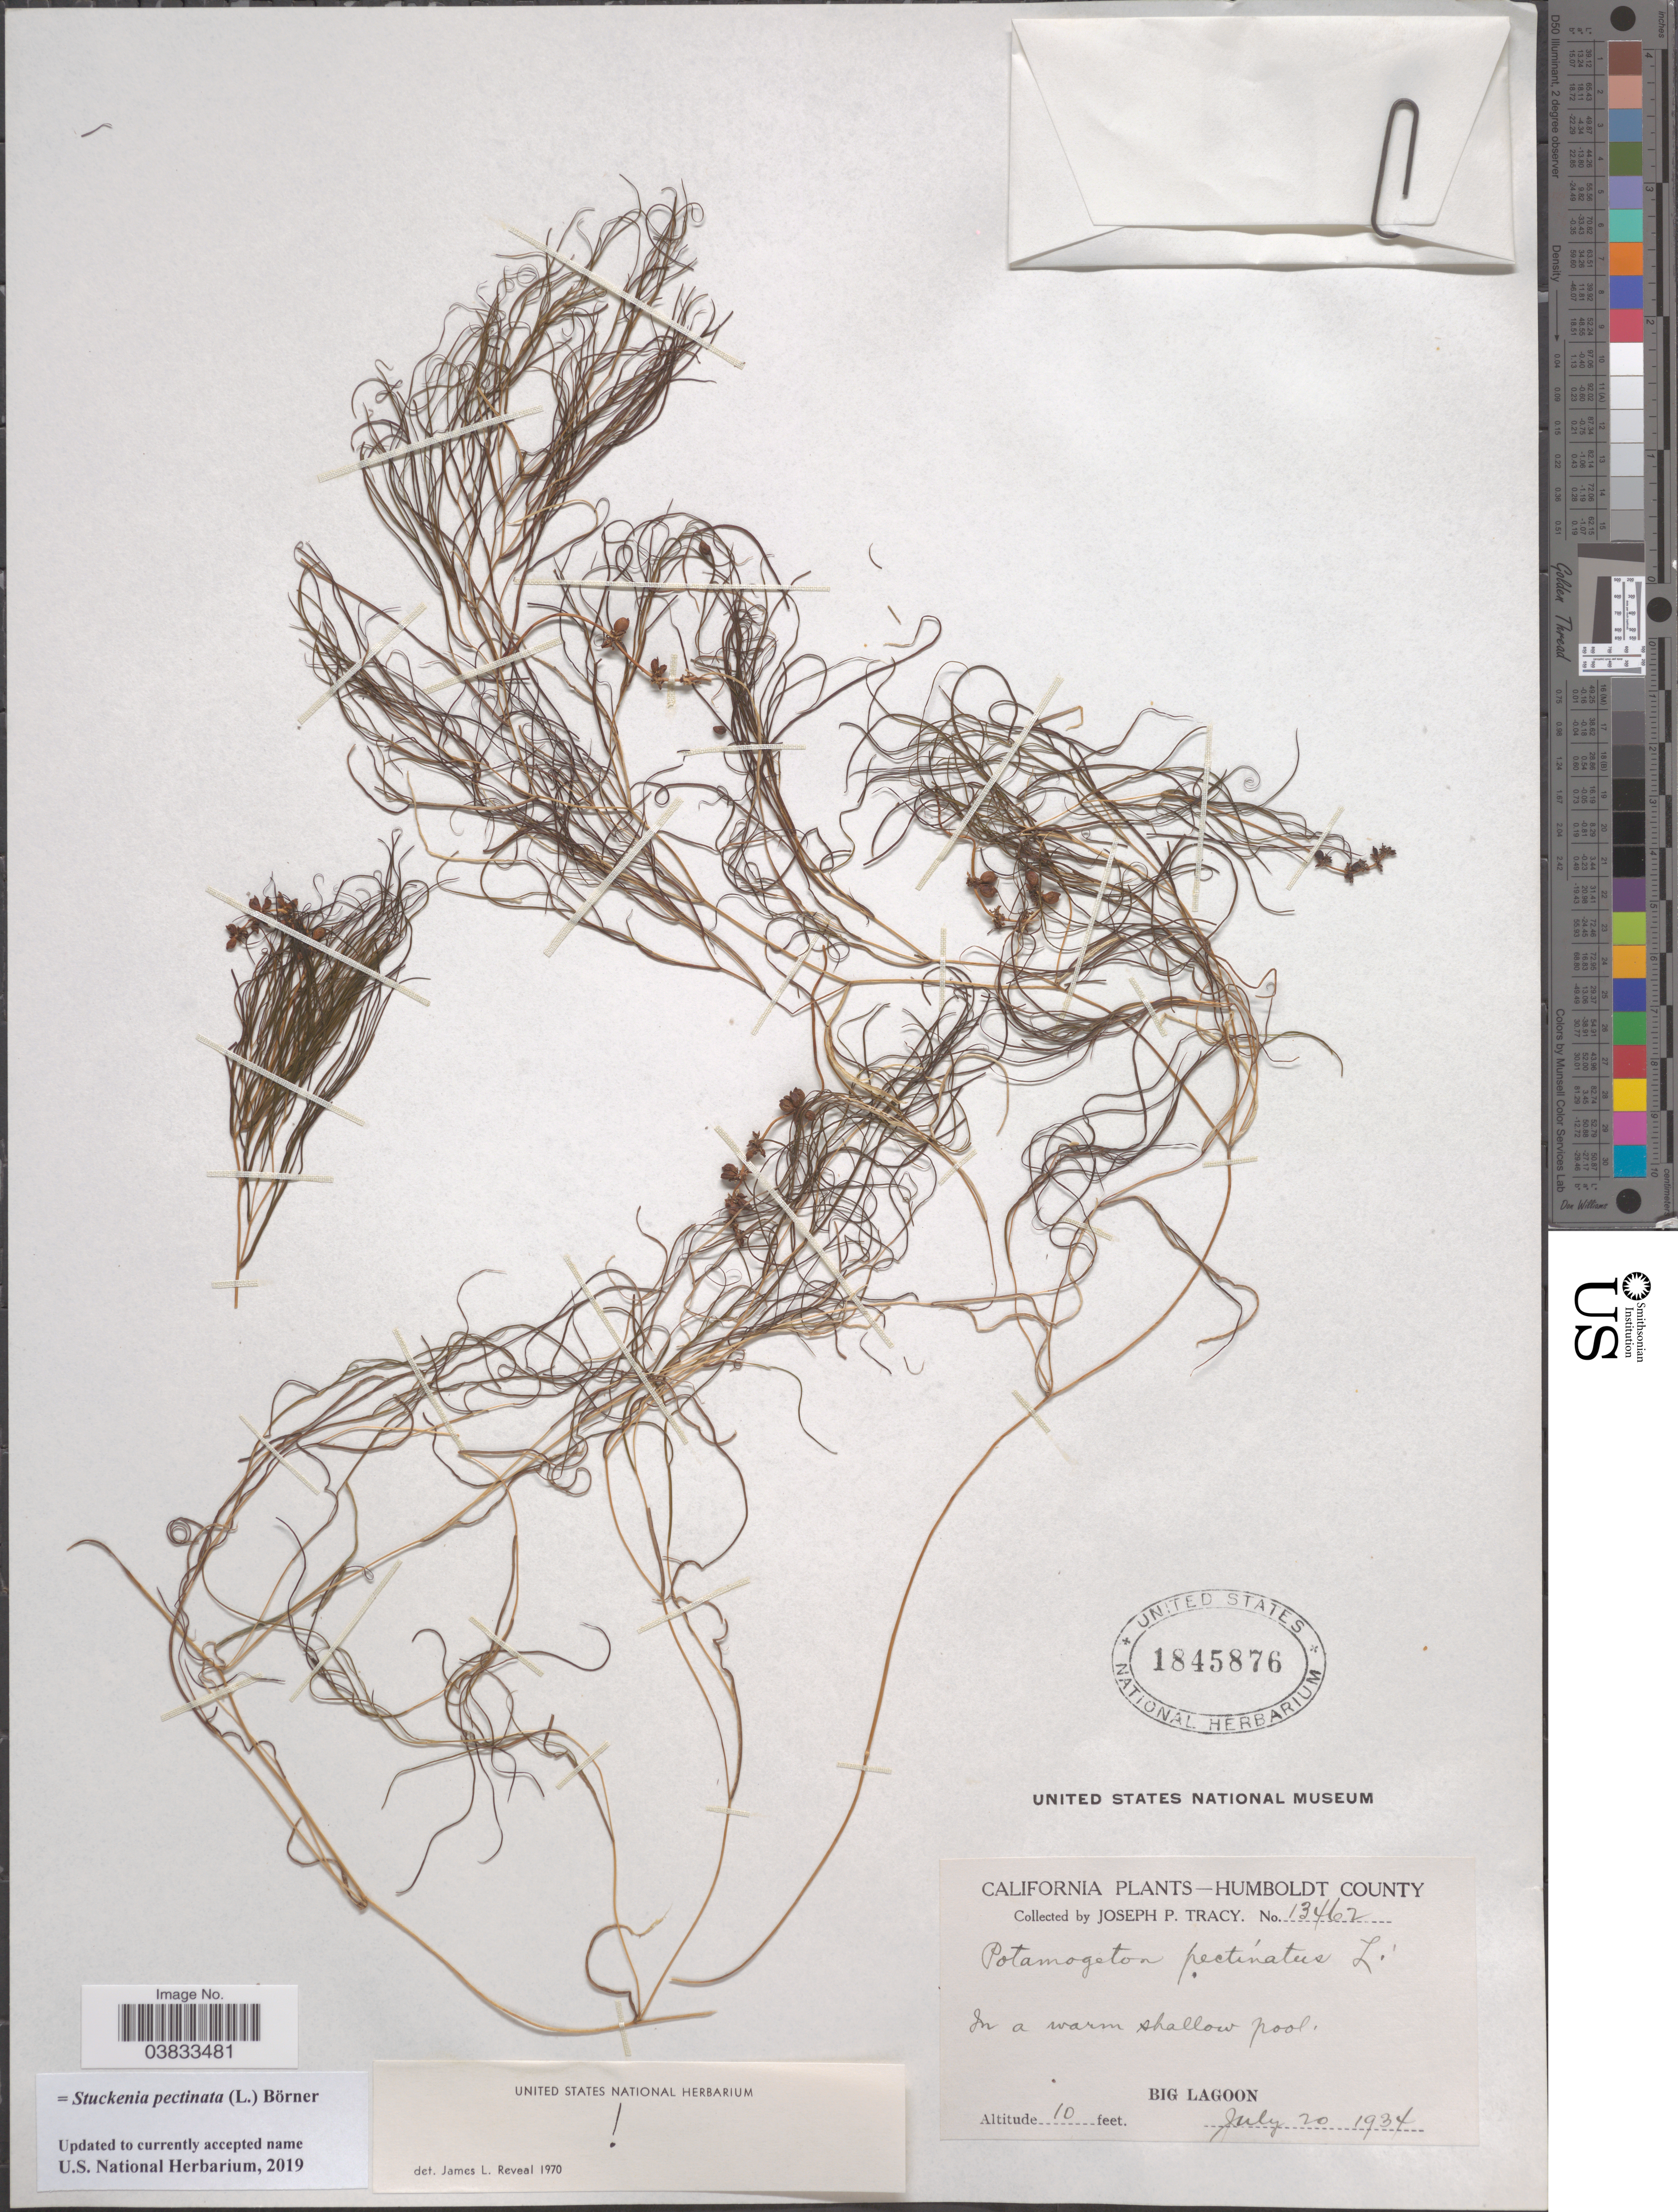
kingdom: Plantae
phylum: Tracheophyta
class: Liliopsida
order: Alismatales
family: Potamogetonaceae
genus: Stuckenia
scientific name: Stuckenia pectinata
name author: (L.) Börner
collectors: J. Tracy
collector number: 13462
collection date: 1934-07-20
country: United States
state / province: California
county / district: Humboldt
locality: Humboldt County. Big Lagoon.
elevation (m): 3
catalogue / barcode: US 1845876